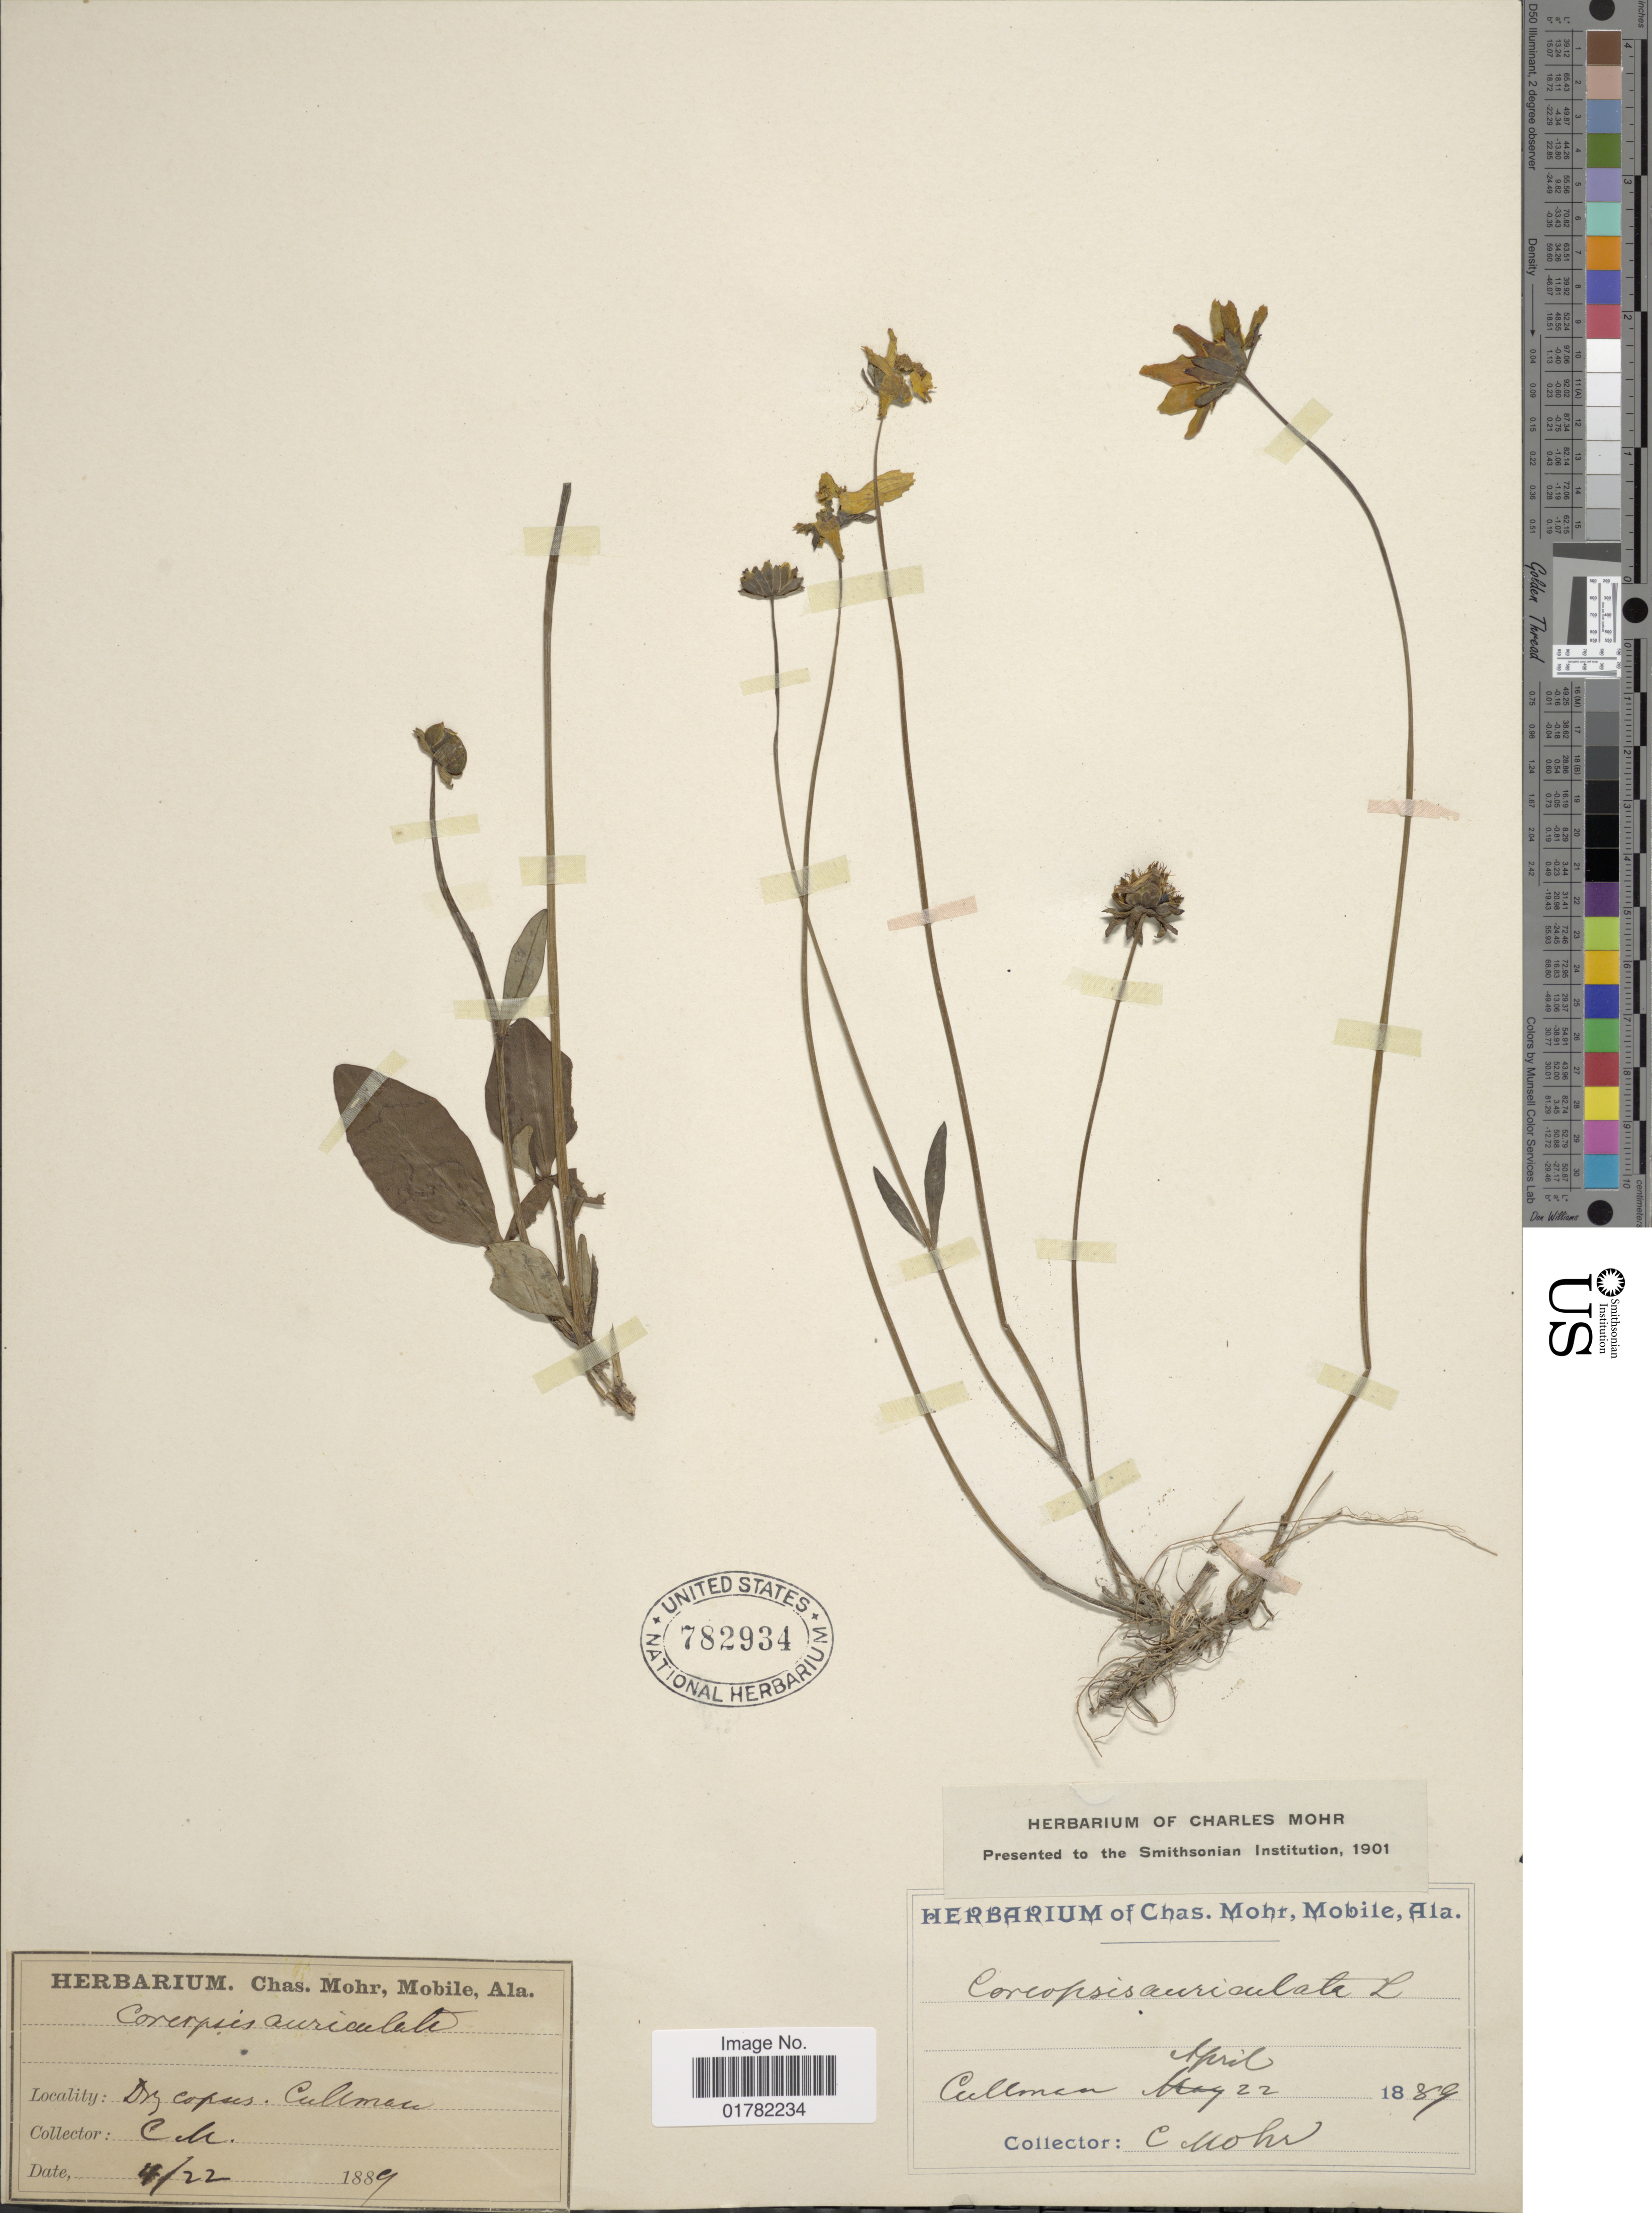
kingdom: Plantae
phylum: Tracheophyta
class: Magnoliopsida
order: Asterales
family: Asteraceae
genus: Coreopsis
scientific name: Coreopsis auriculata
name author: L.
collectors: C. T. Mohr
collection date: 1889-04-22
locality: Cullman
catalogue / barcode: US 782934